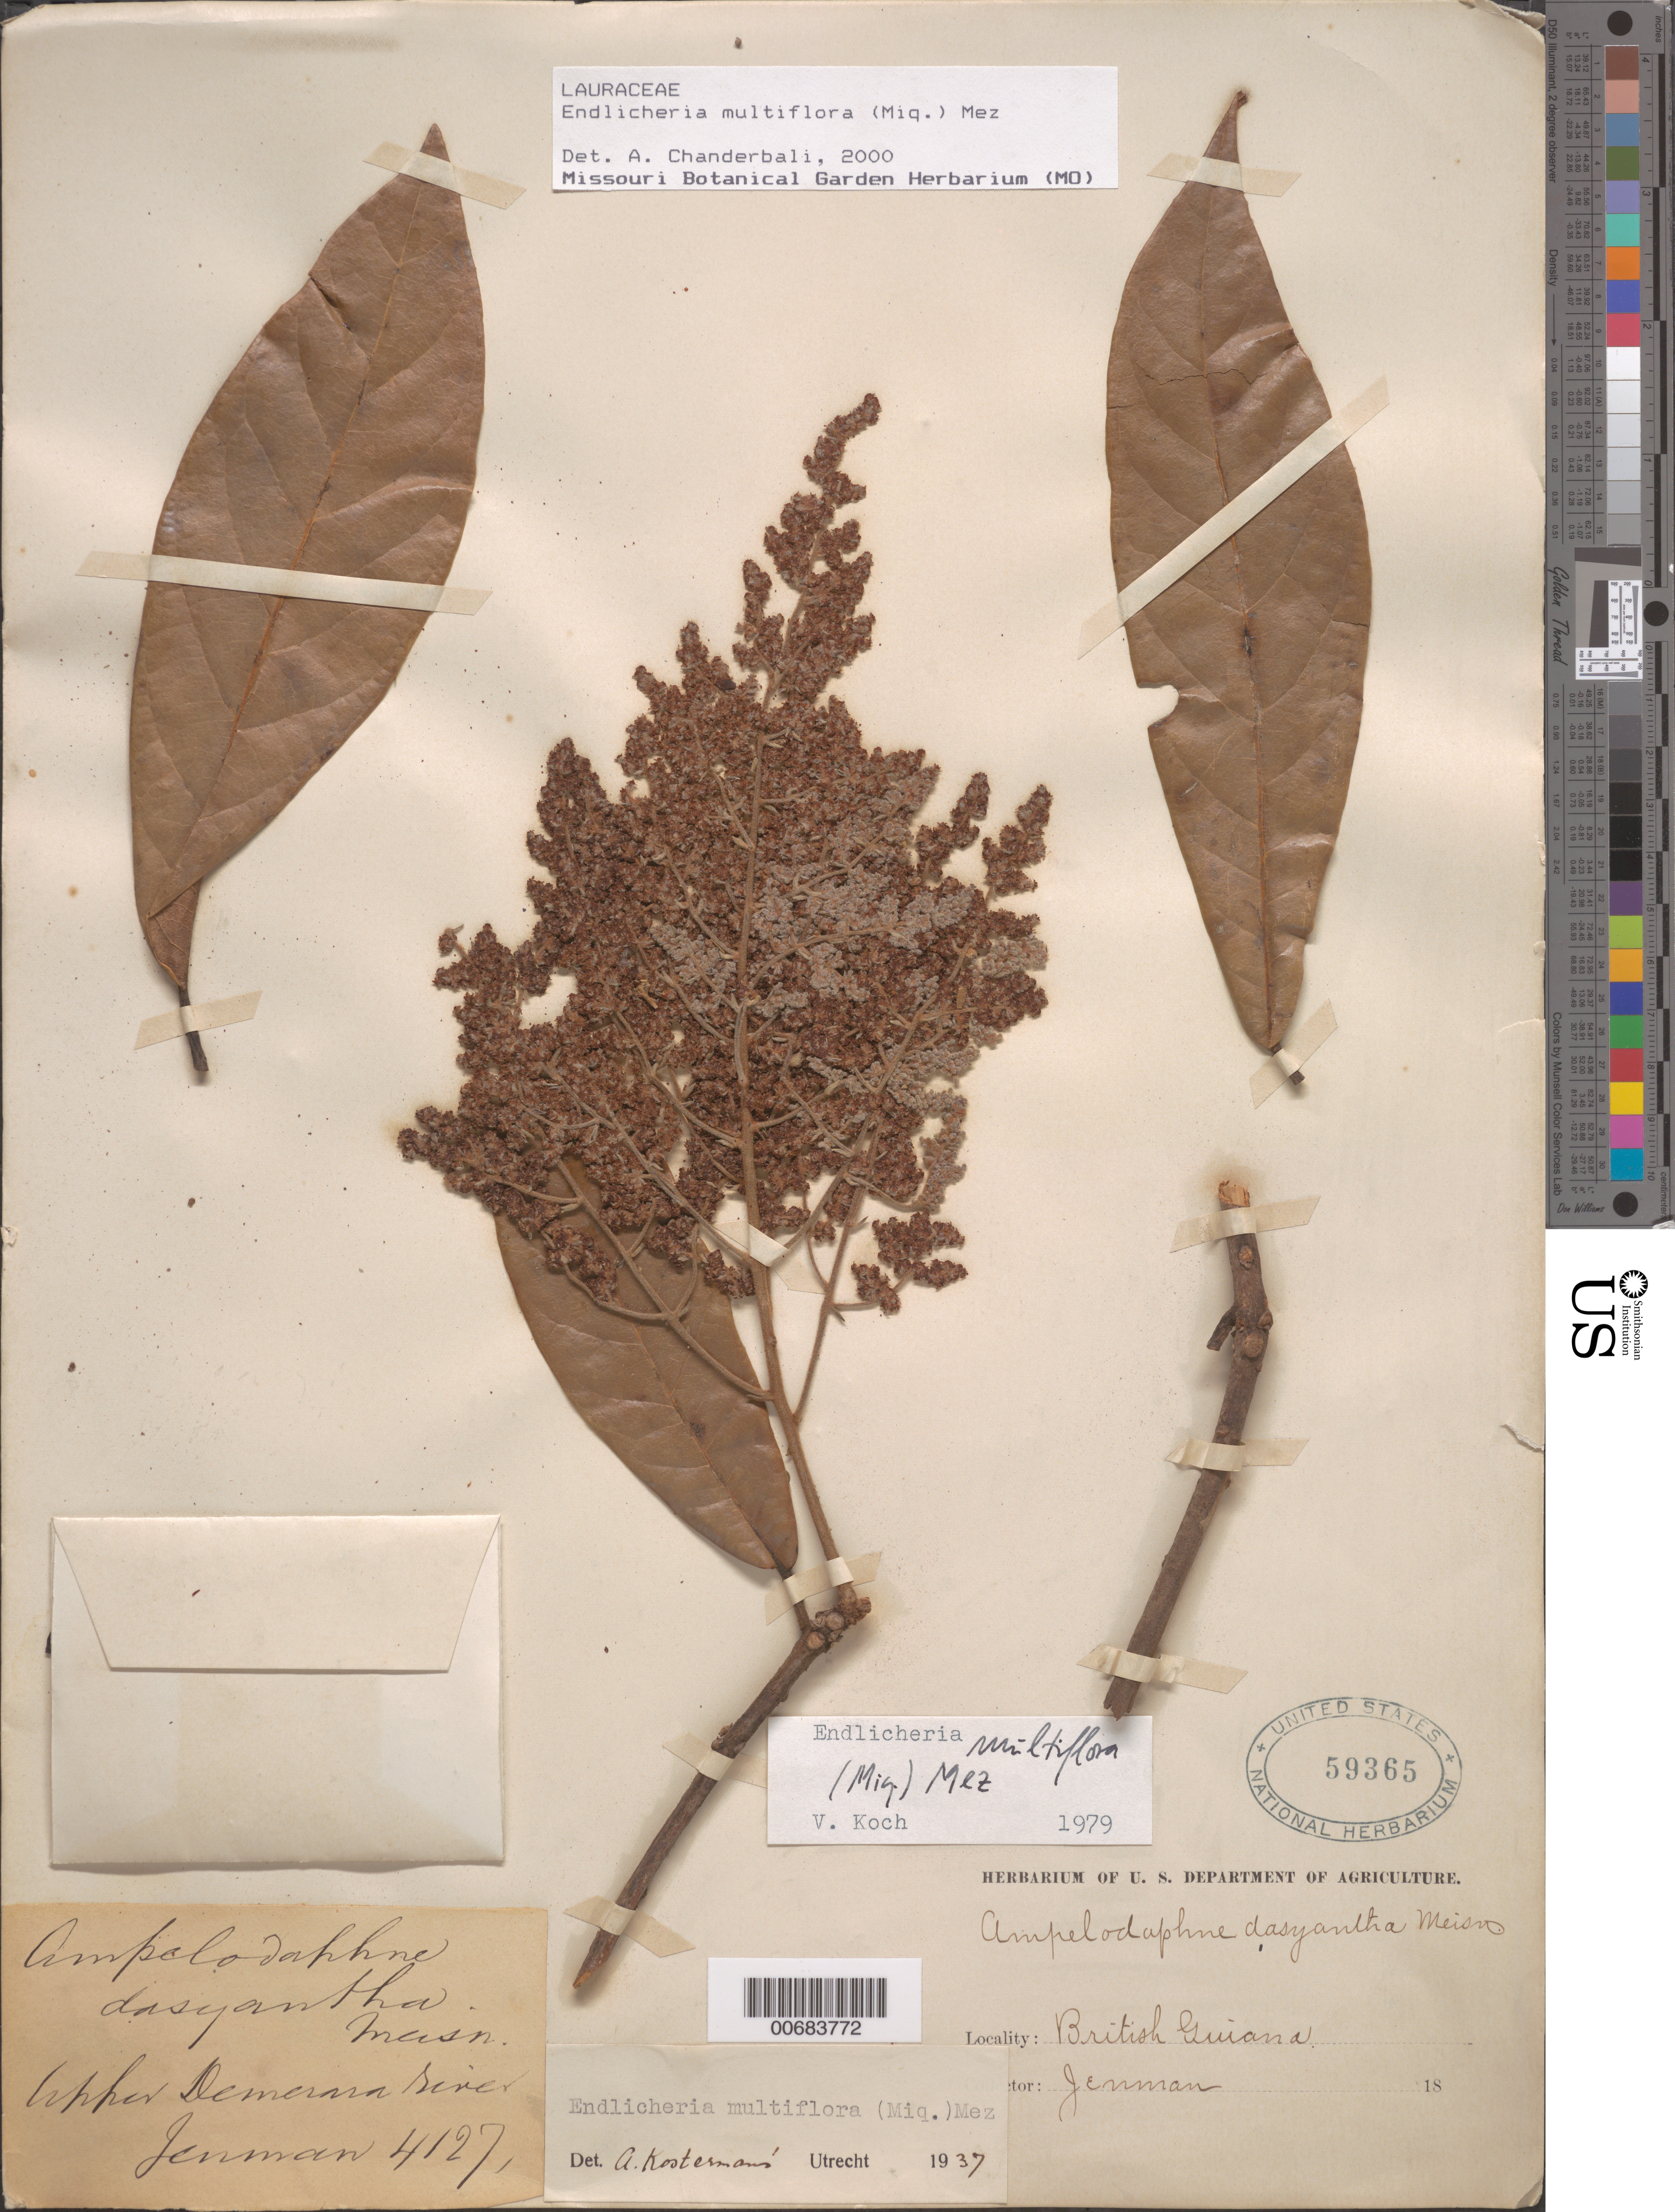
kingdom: Plantae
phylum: Tracheophyta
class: Magnoliopsida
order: Laurales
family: Lauraceae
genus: Endlicheria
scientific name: Endlicheria mulitflora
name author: (Micx.) Mez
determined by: Chanderbali, Andre Shashi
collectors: G. S. Jenman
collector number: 4127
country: Guyana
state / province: U. Demerara-Berbice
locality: Upper Demerara River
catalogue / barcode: US 59365